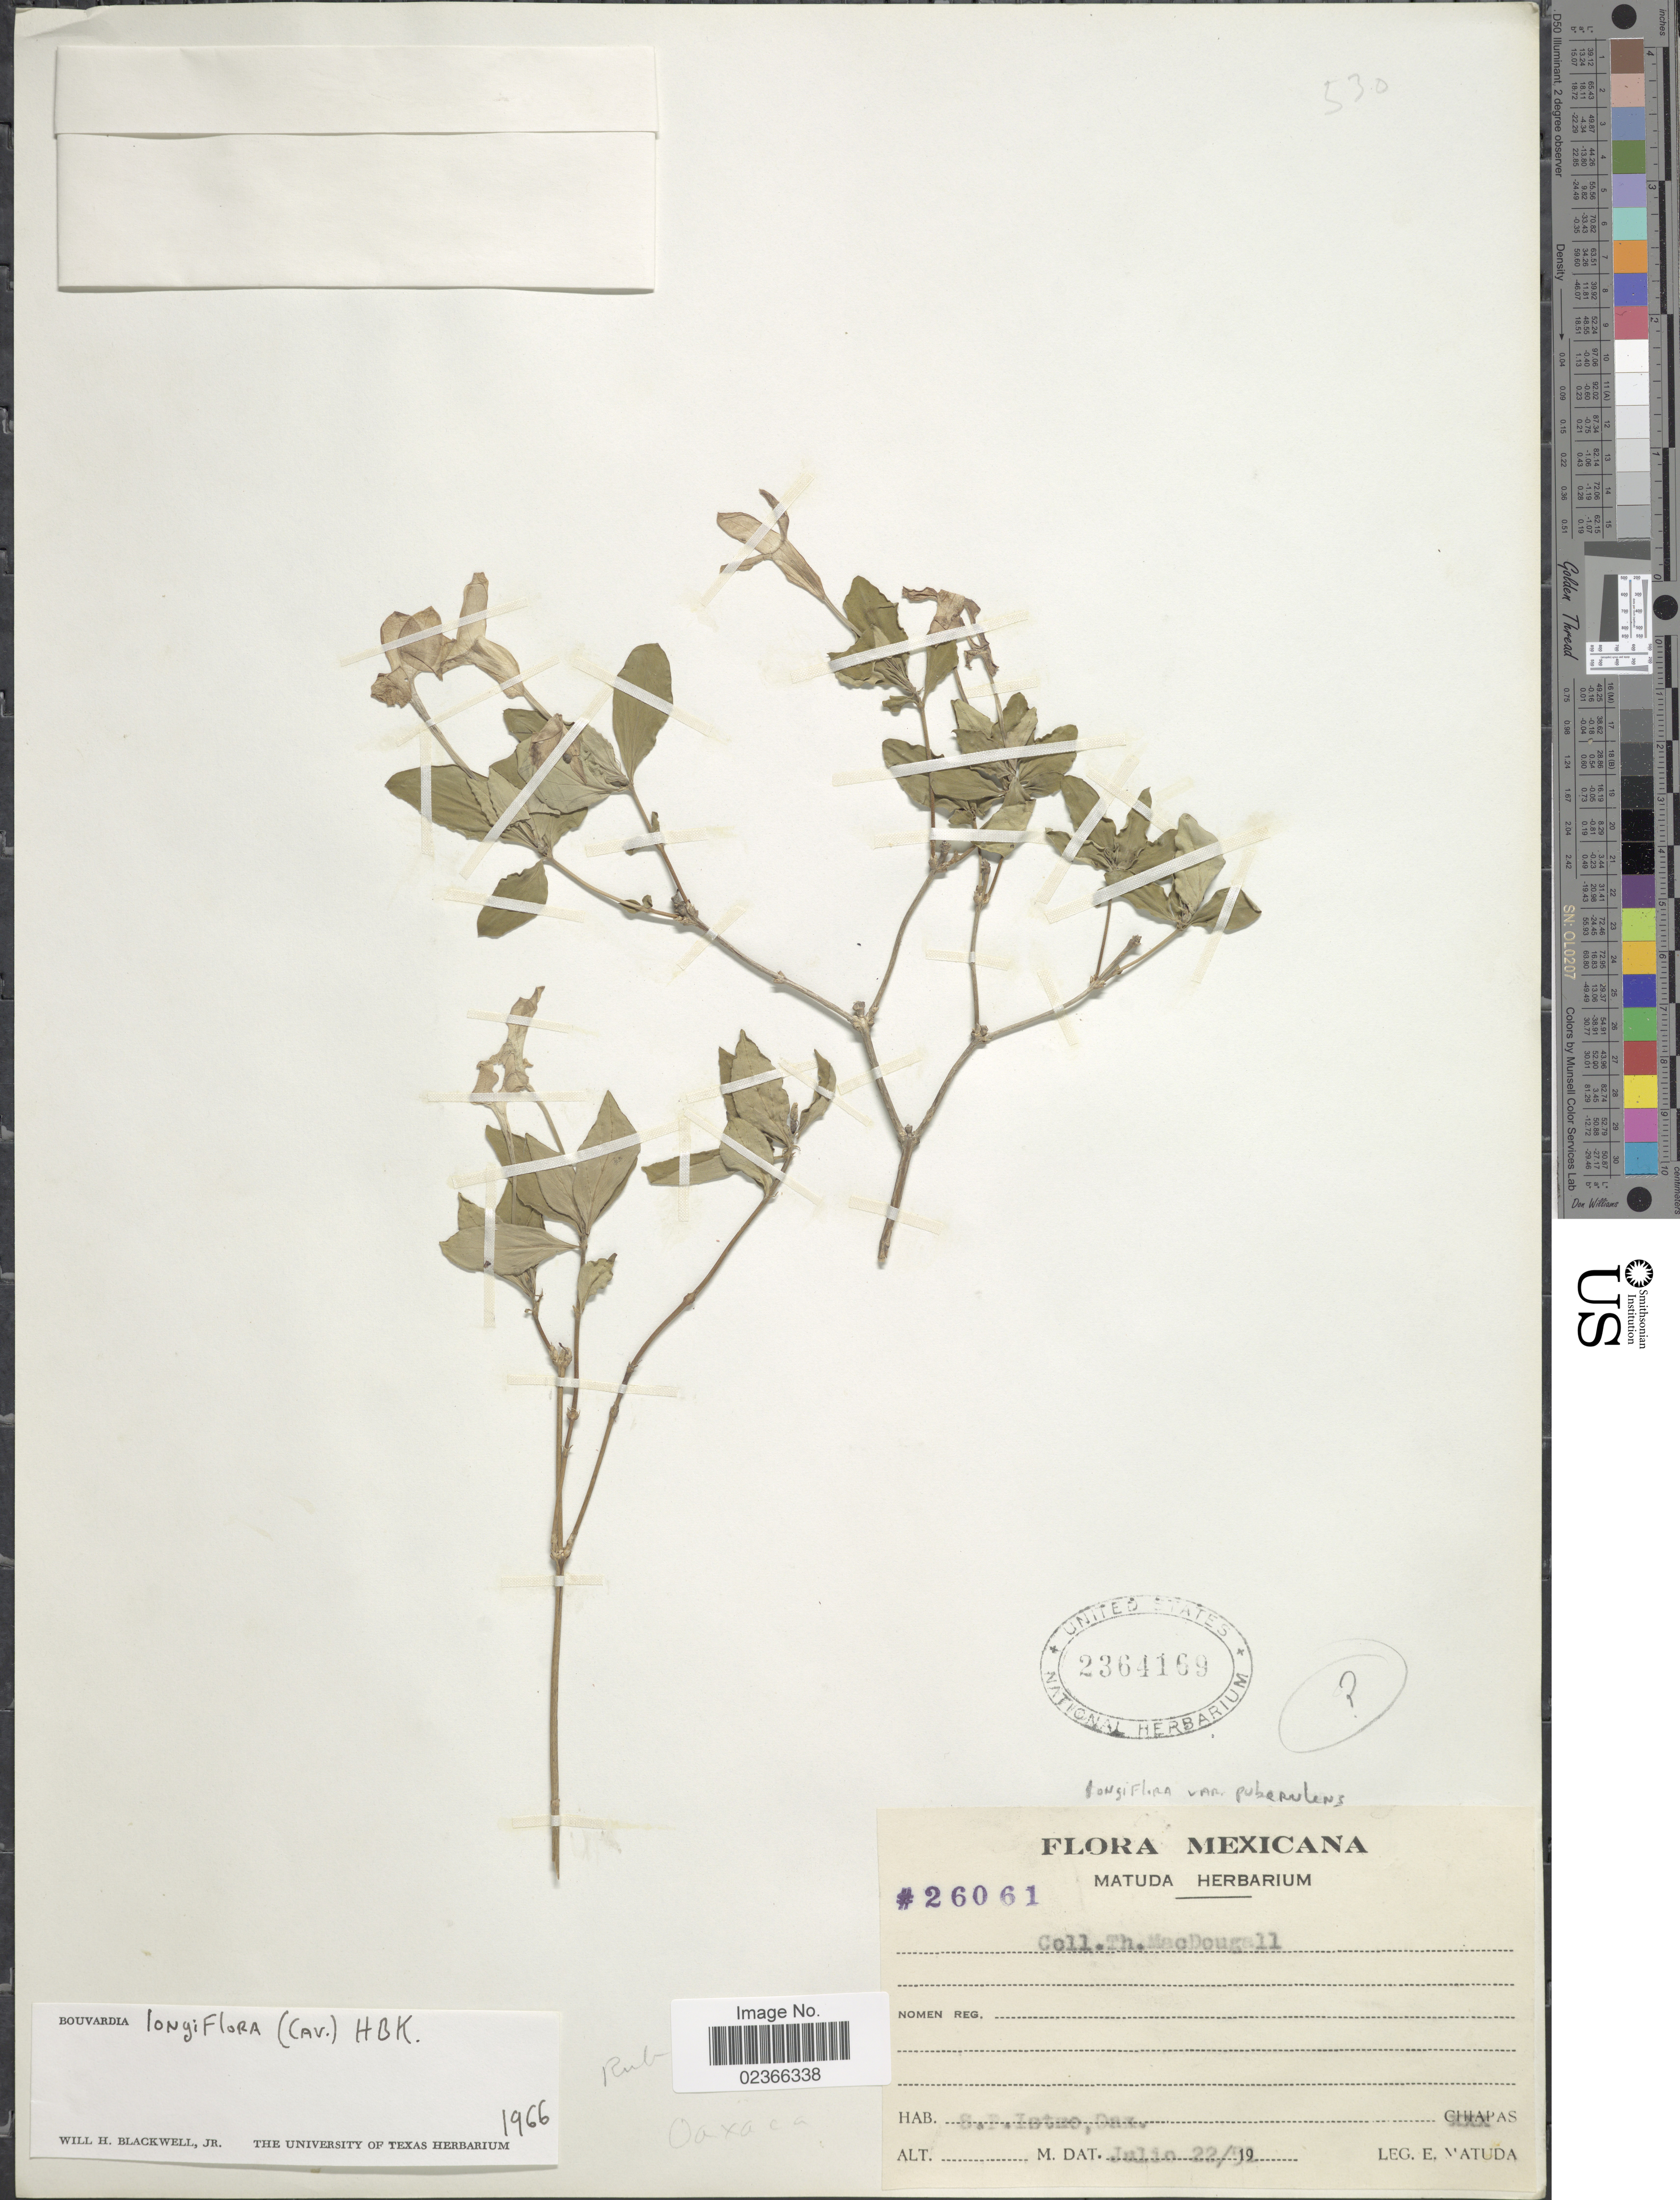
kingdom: Plantae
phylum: Tracheophyta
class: Magnoliopsida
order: Gentianales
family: Rubiaceae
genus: Bouvardia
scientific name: Bouvardia longiflora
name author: (Cav.) Kunth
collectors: E. Matuda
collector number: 26061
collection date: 1951-07-22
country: Mexico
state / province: Oaxaca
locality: S.P. Istmo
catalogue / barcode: US 2364169